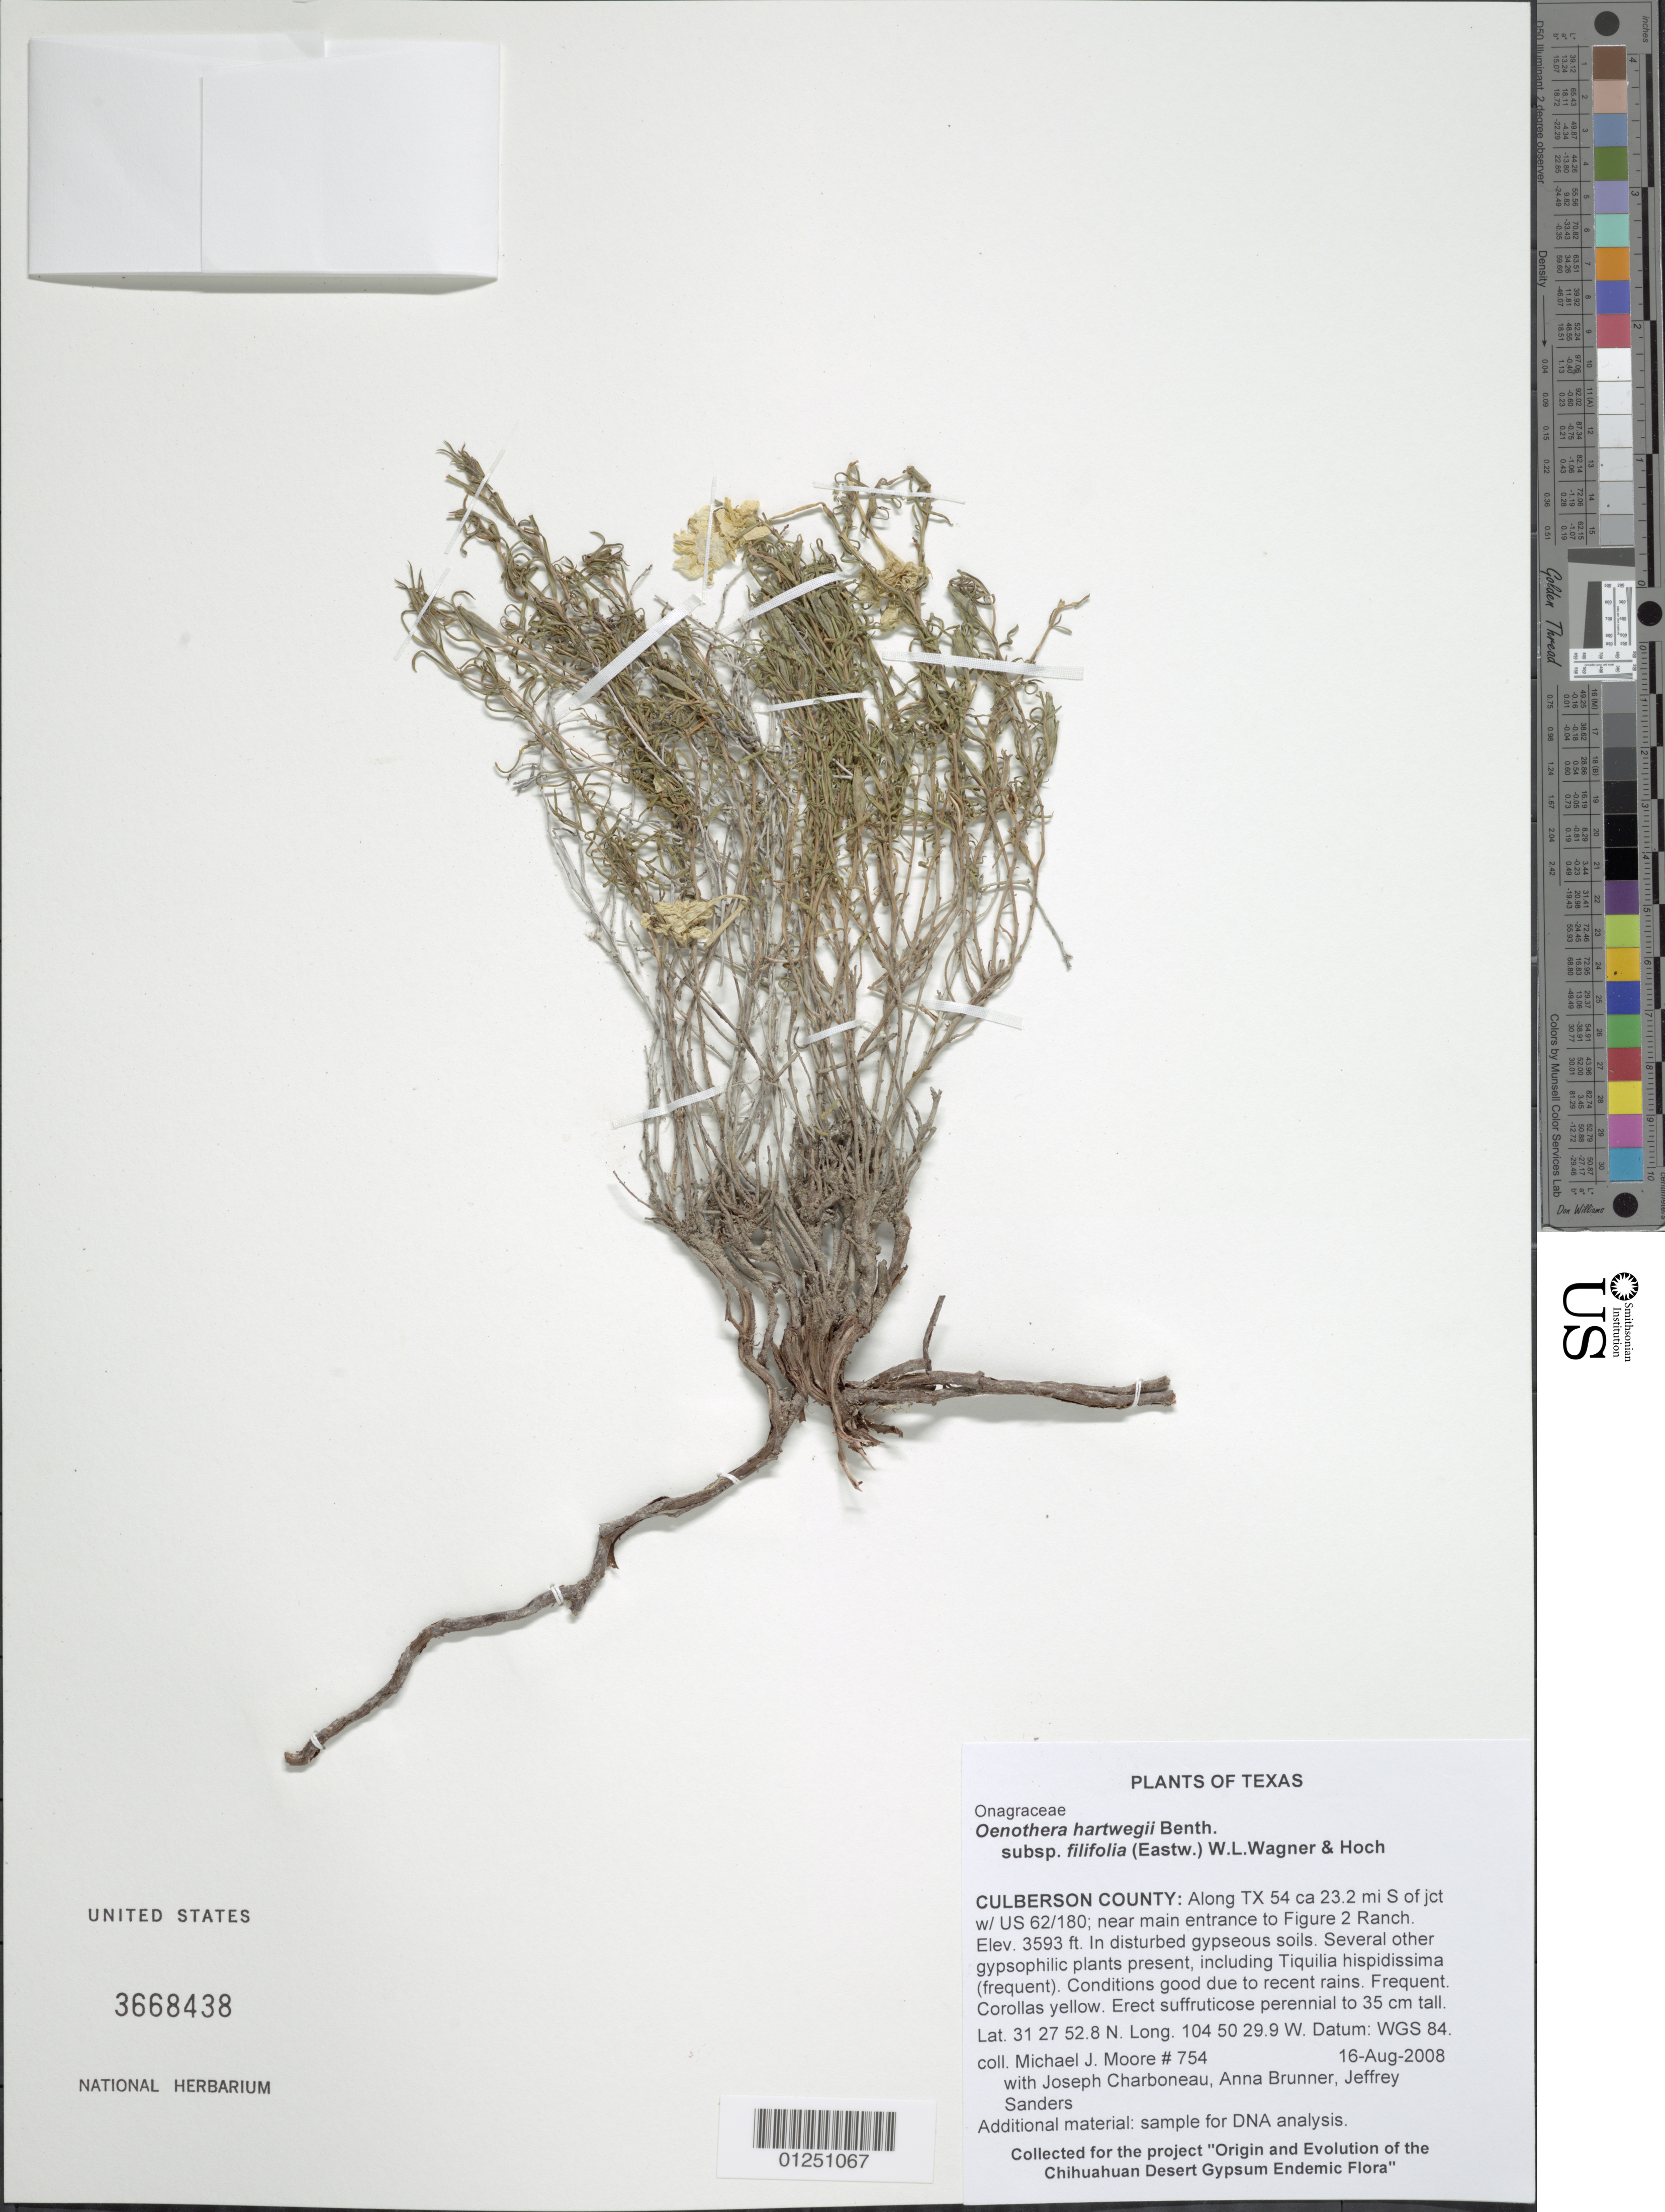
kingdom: Plantae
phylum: Tracheophyta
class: Magnoliopsida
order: Myrtales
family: Onagraceae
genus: Oenothera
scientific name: Oenothera hartwegii subsp. filifolia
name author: (Eastw.) W.L. Wagner & Hoch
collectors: M. J. Moore, J. L. M. Charboneau, A. Brunner & J. Sanders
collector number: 754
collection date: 2004-08-15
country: United States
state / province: Texas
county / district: Culberson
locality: Along TX 54 ca 23.2 mi S of jct w/ US 62/180; near main entrance to Figure 2 Ranch.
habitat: In disturbed gypseous soils. Several other gypsophilic plants present, including Tiquilia hispidissima (frequent). Conditions good due to recent rains.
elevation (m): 1095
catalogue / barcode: US 3668438